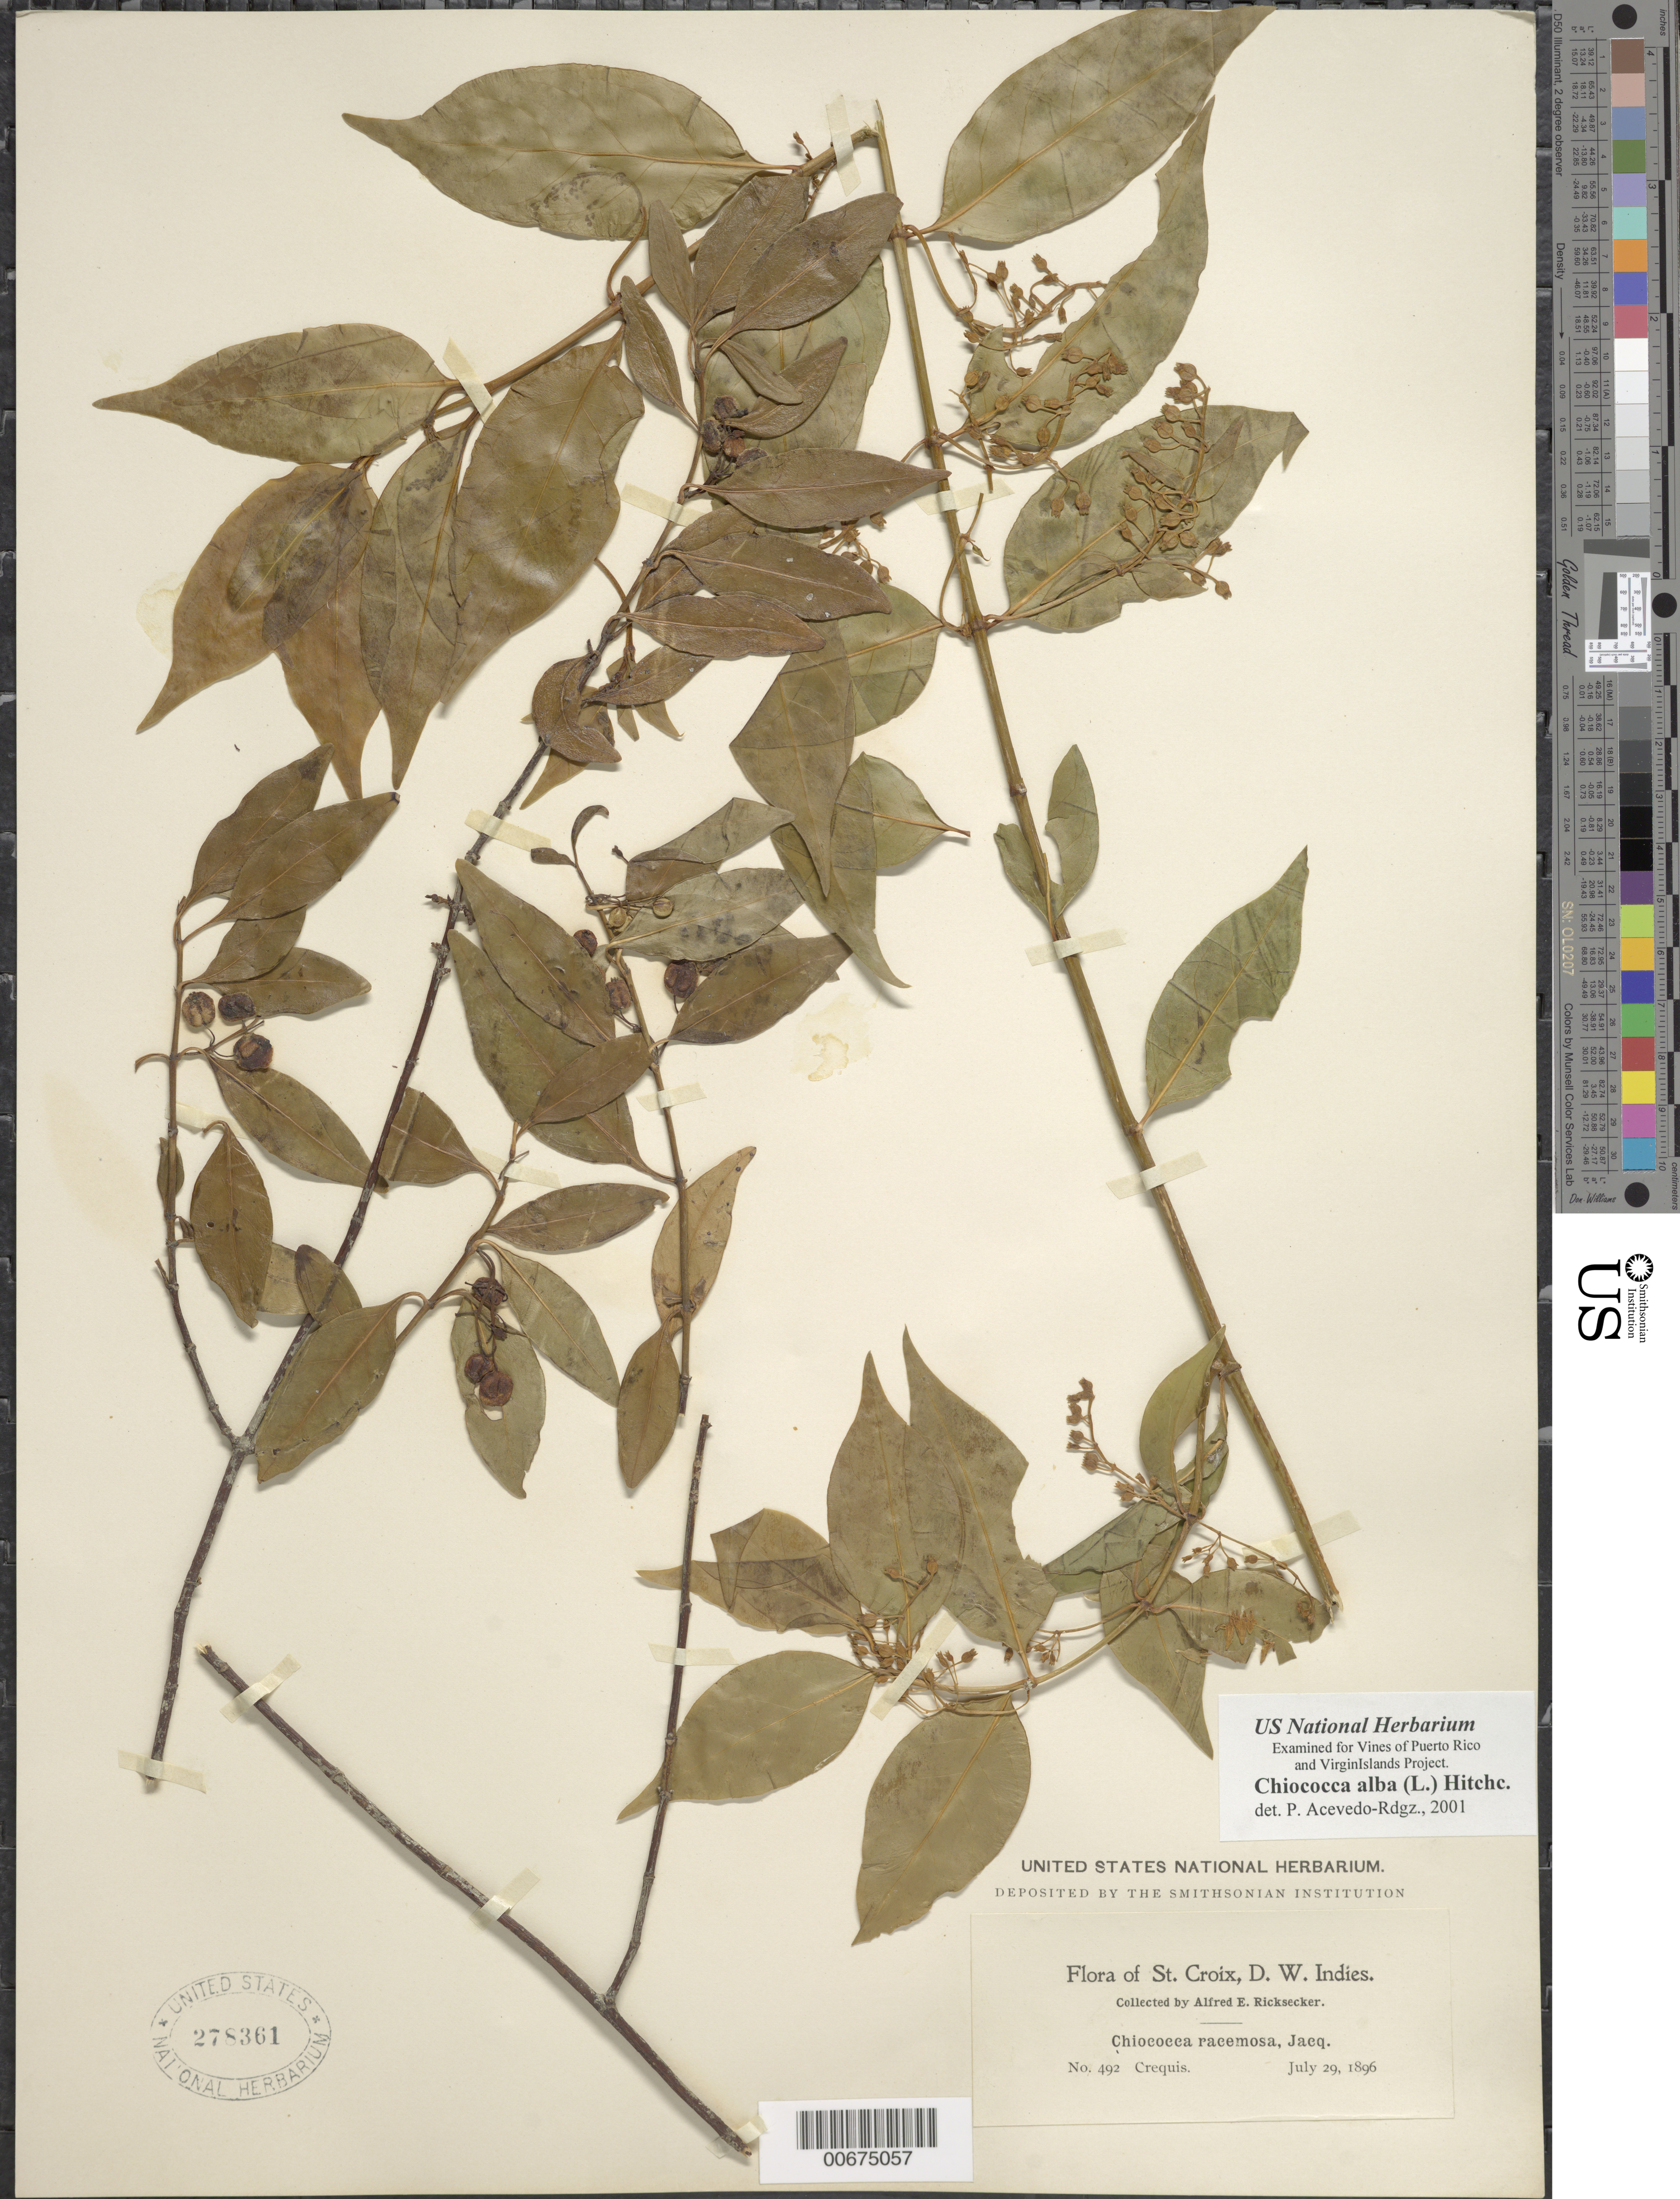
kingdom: Plantae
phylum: Tracheophyta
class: Magnoliopsida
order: Gentianales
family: Rubiaceae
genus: Chiococca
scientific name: Chiococca alba subsp. alba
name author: (L.) Hitchc.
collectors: A. E. Ricksecker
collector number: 492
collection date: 1896-07-29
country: U.S. Virgin Islands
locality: St. Croix, D. W. Indies.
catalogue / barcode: US 278361